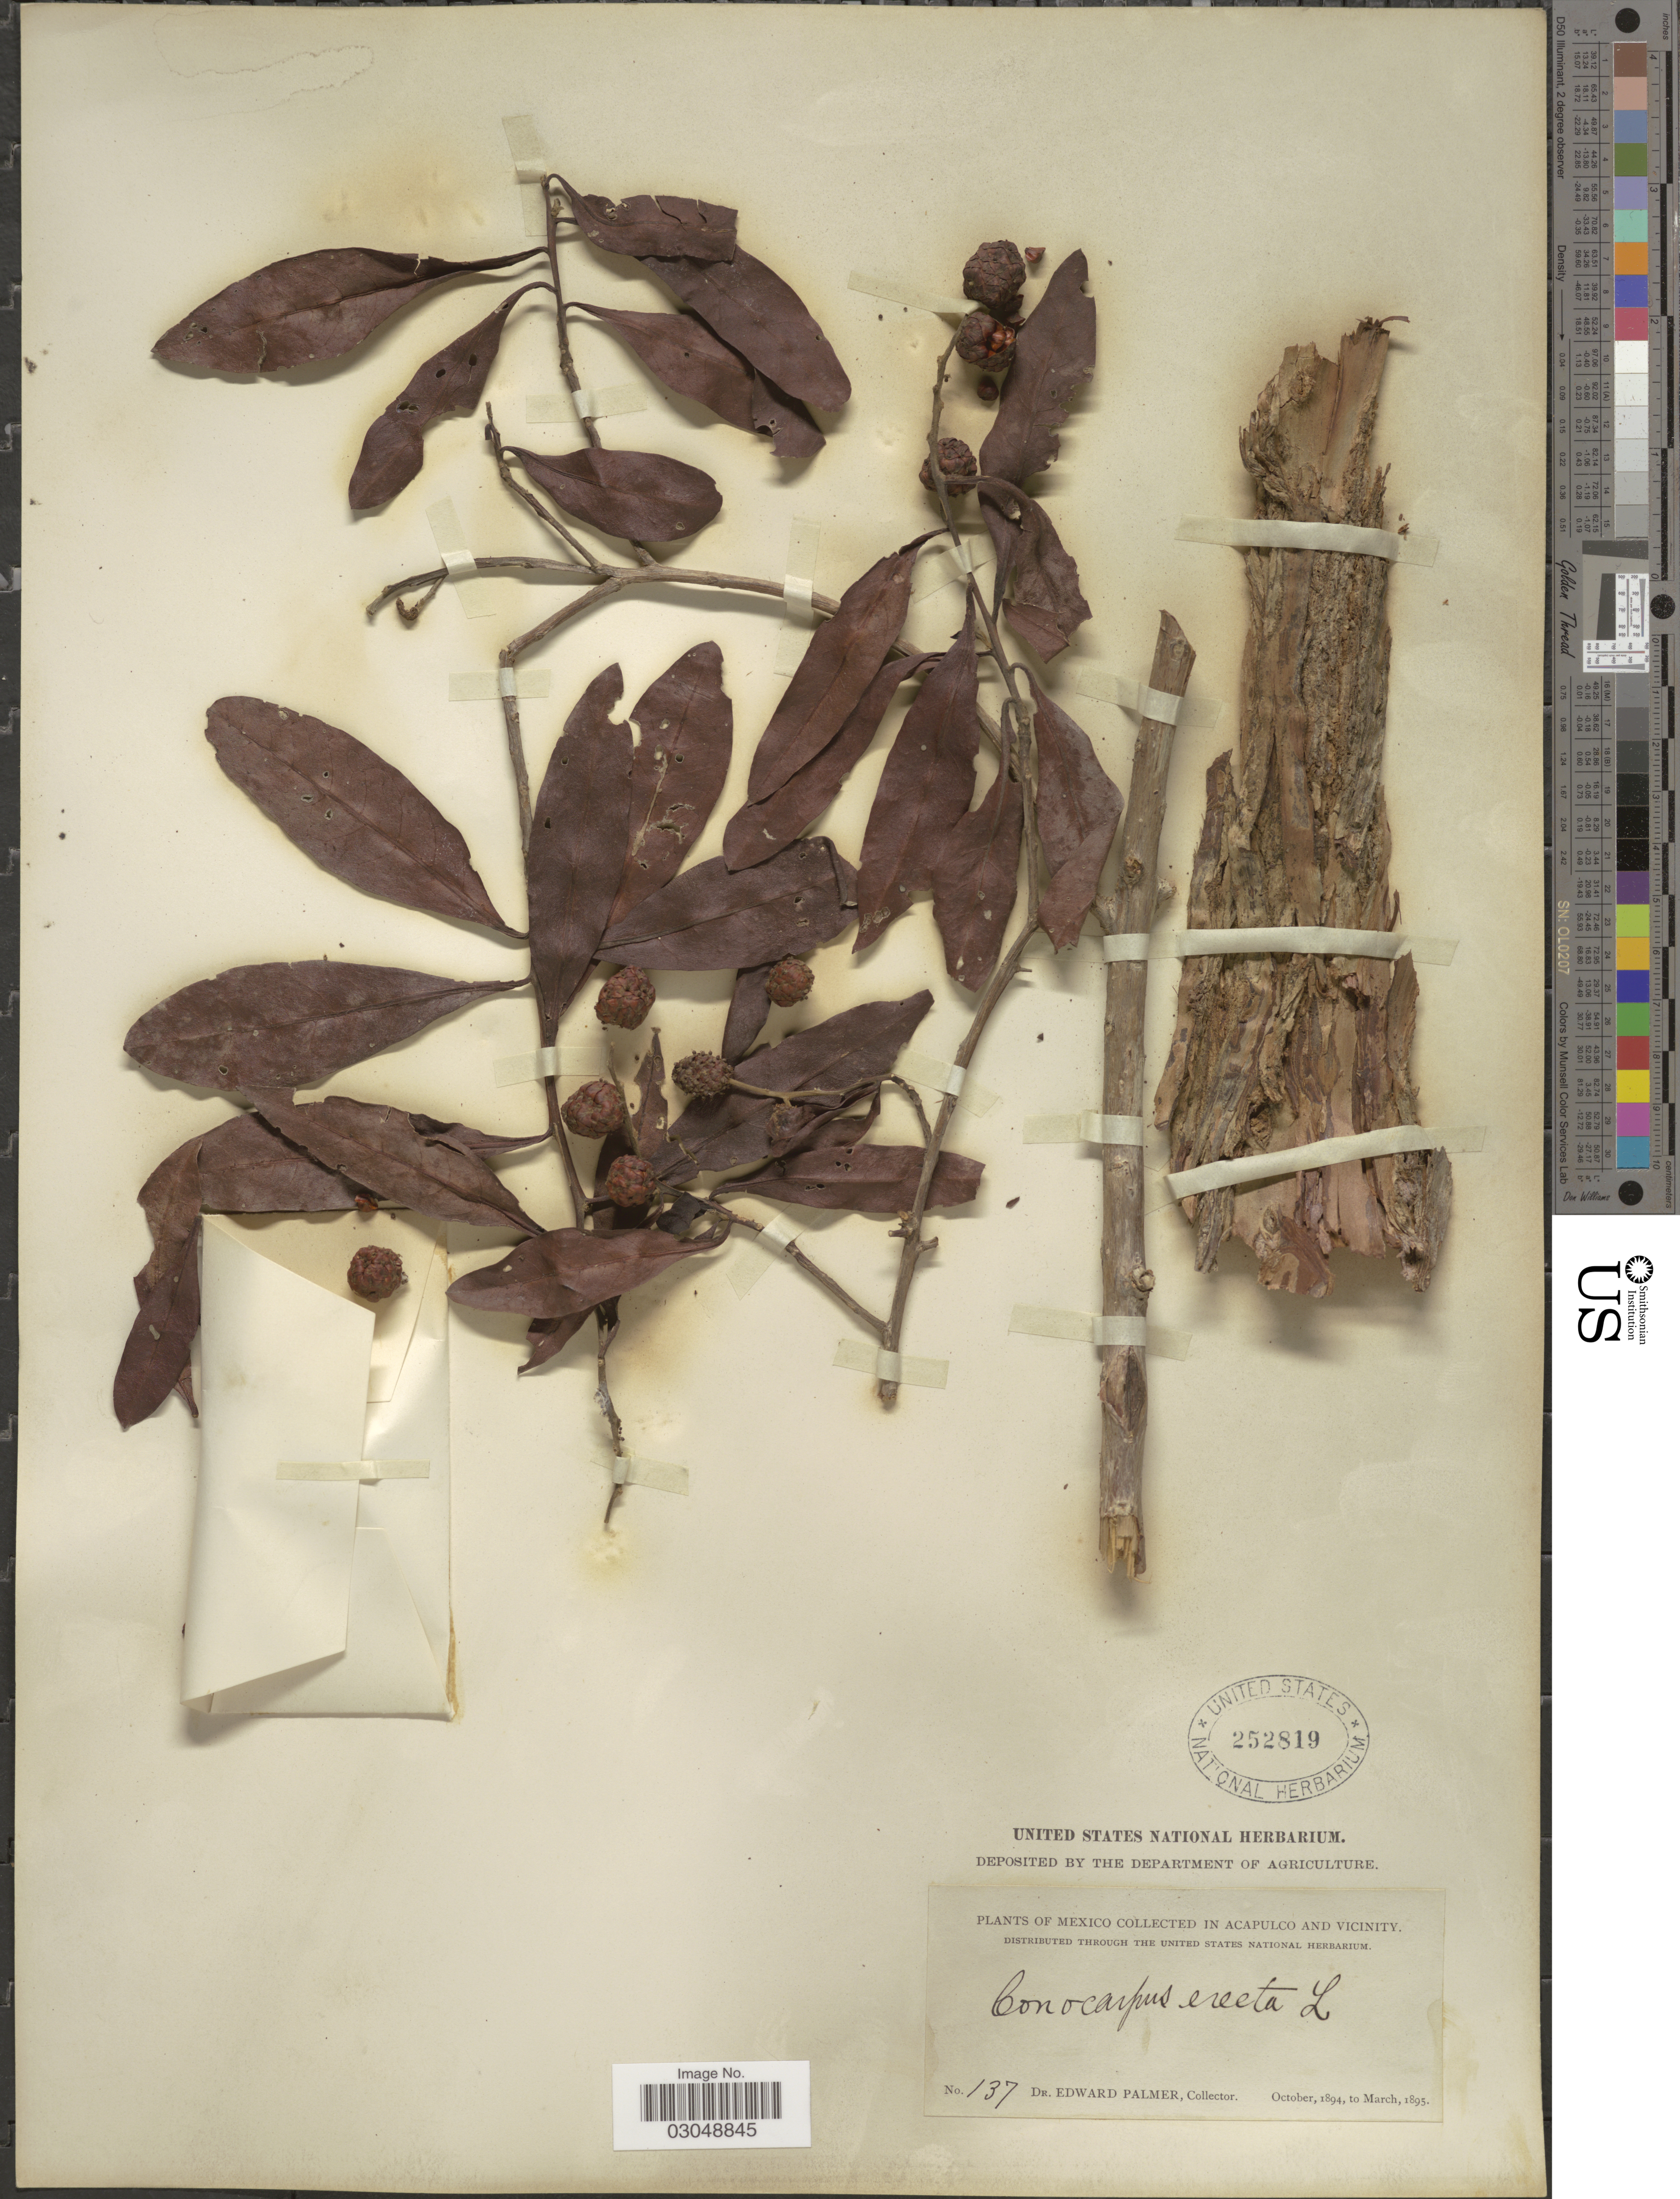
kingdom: Plantae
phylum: Tracheophyta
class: Magnoliopsida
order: Myrtales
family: Combretaceae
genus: Conocarpus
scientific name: Conocarpus erectus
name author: L.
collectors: E. Palmer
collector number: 137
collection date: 1894-10/1895-03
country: Mexico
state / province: Guerrero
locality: Acapulco and vicinity.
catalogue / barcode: US 252819